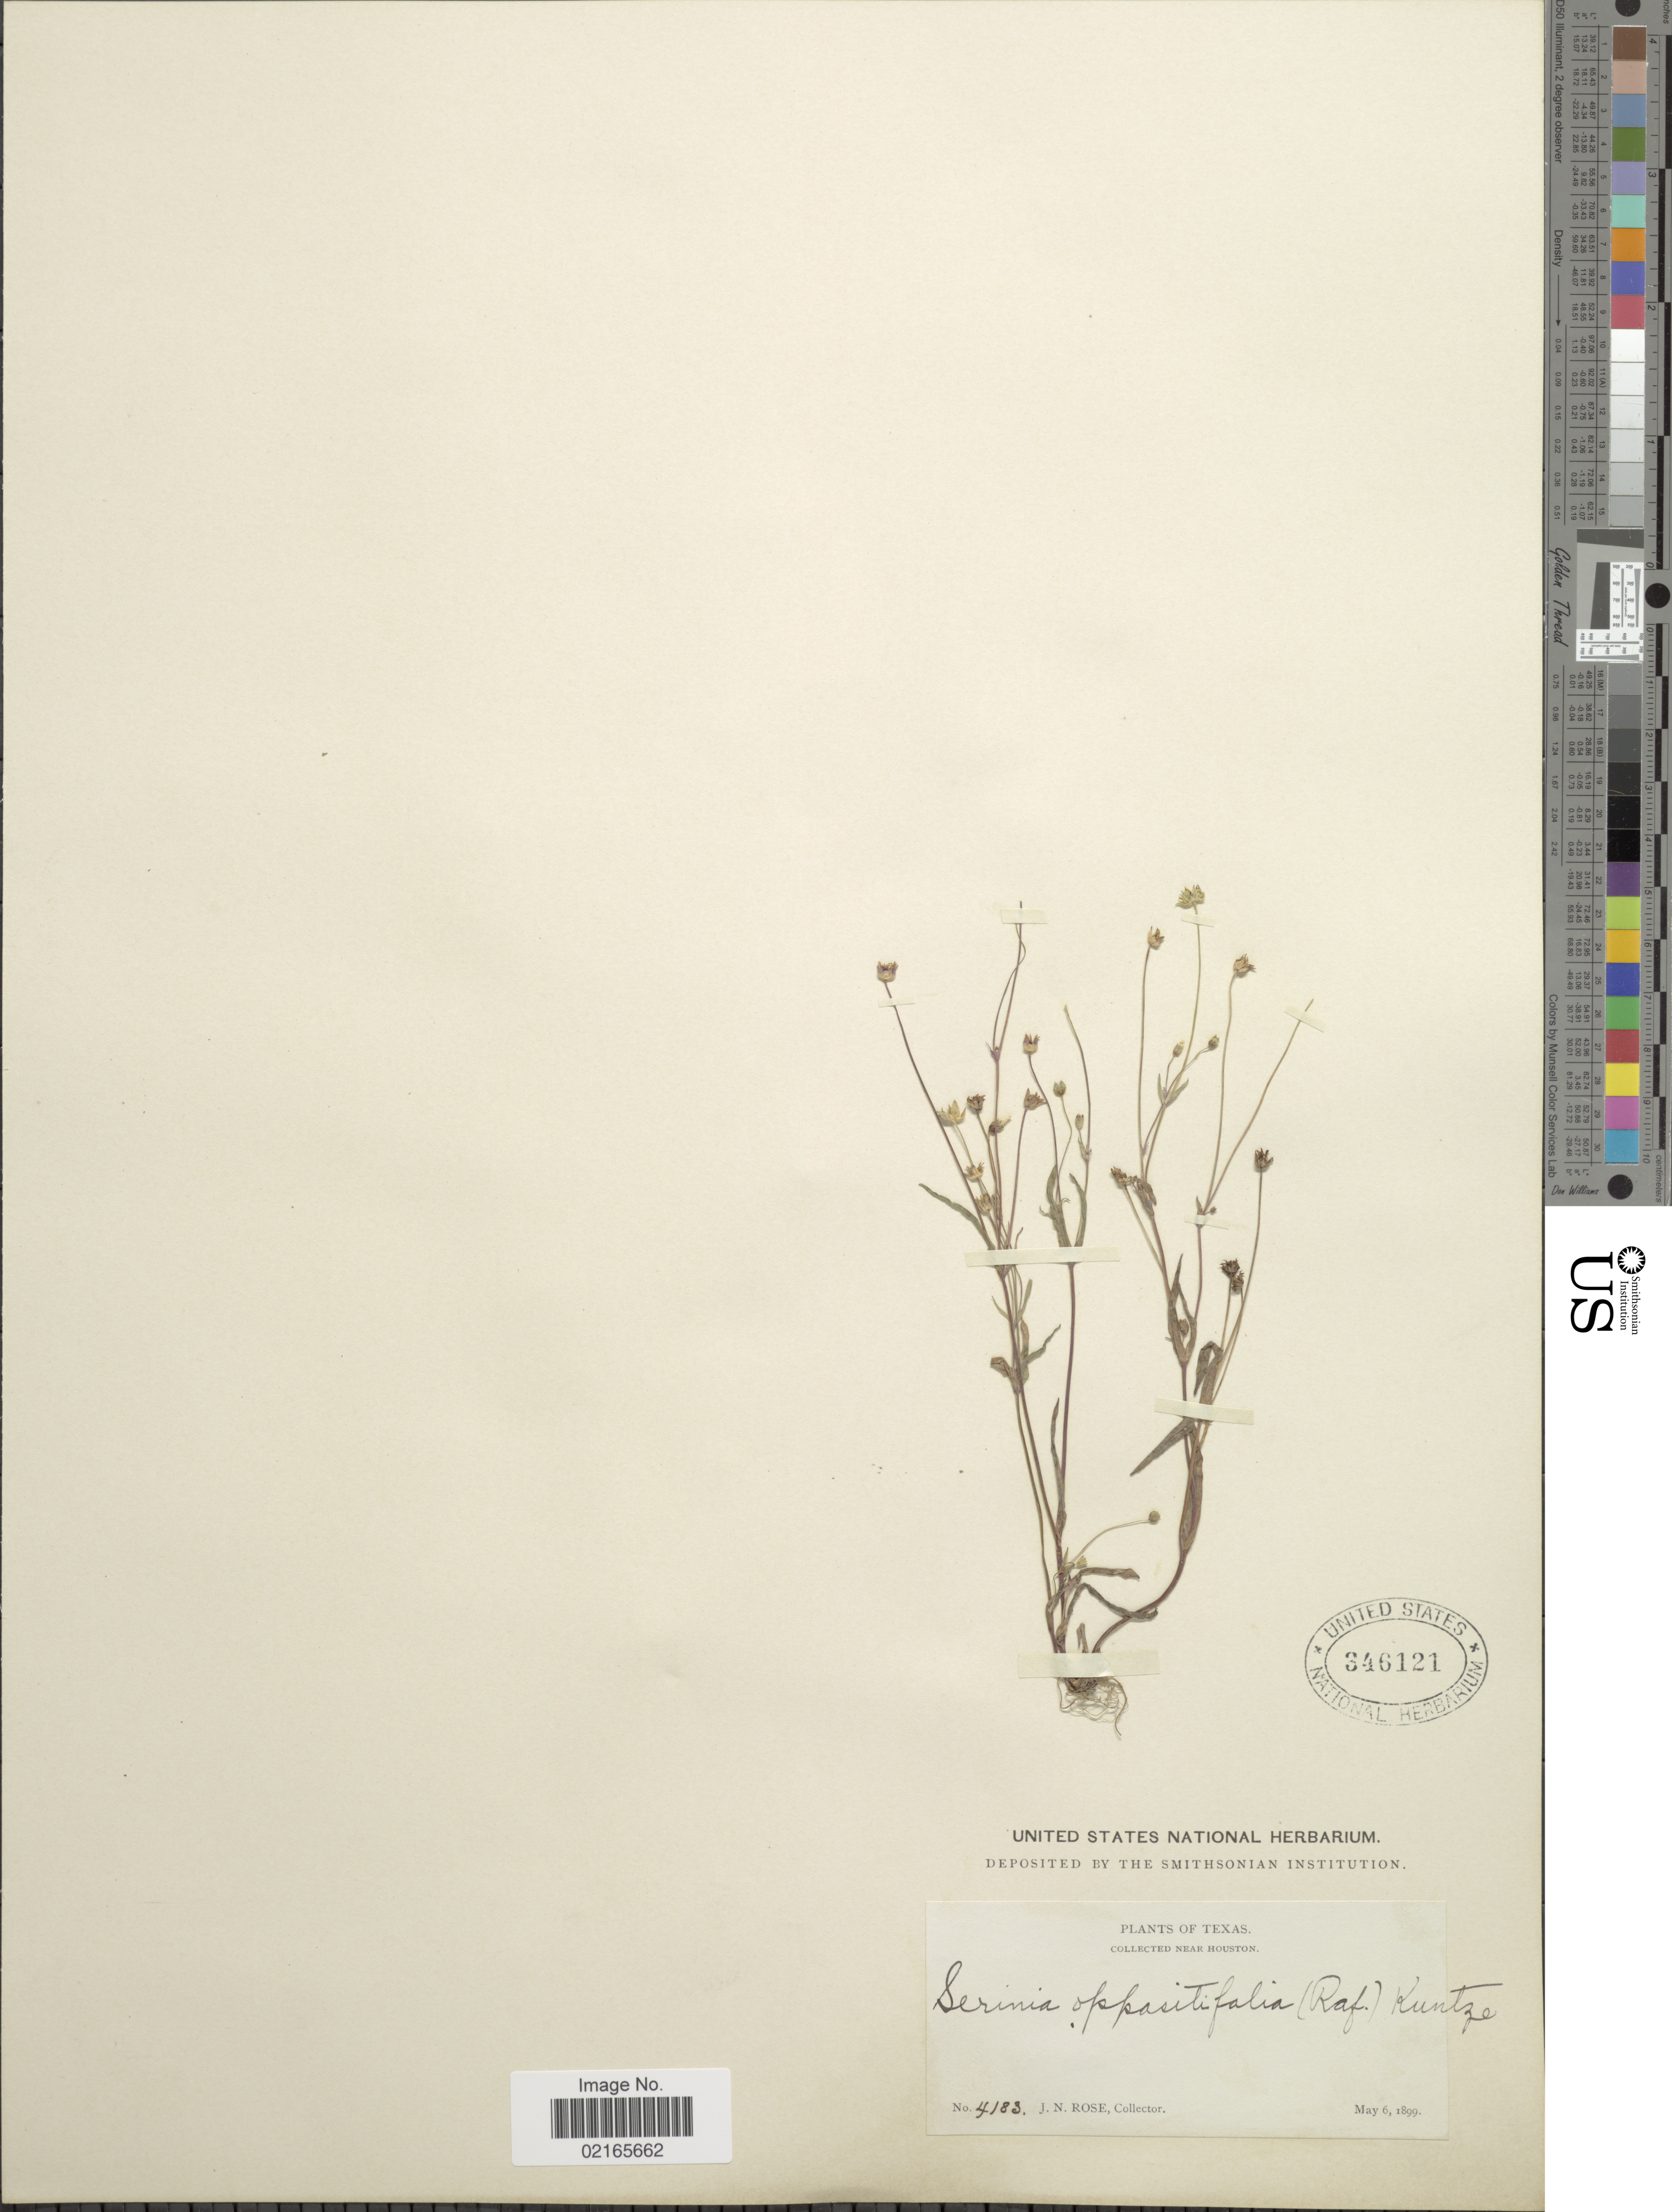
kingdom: Plantae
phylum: Tracheophyta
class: Magnoliopsida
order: Asterales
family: Asteraceae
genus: Krigia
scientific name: Krigia oppositifolia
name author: Raf.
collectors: J. N. Rose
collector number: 4183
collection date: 1899-05-06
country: United States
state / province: Texas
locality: Near Houston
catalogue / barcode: US 346121